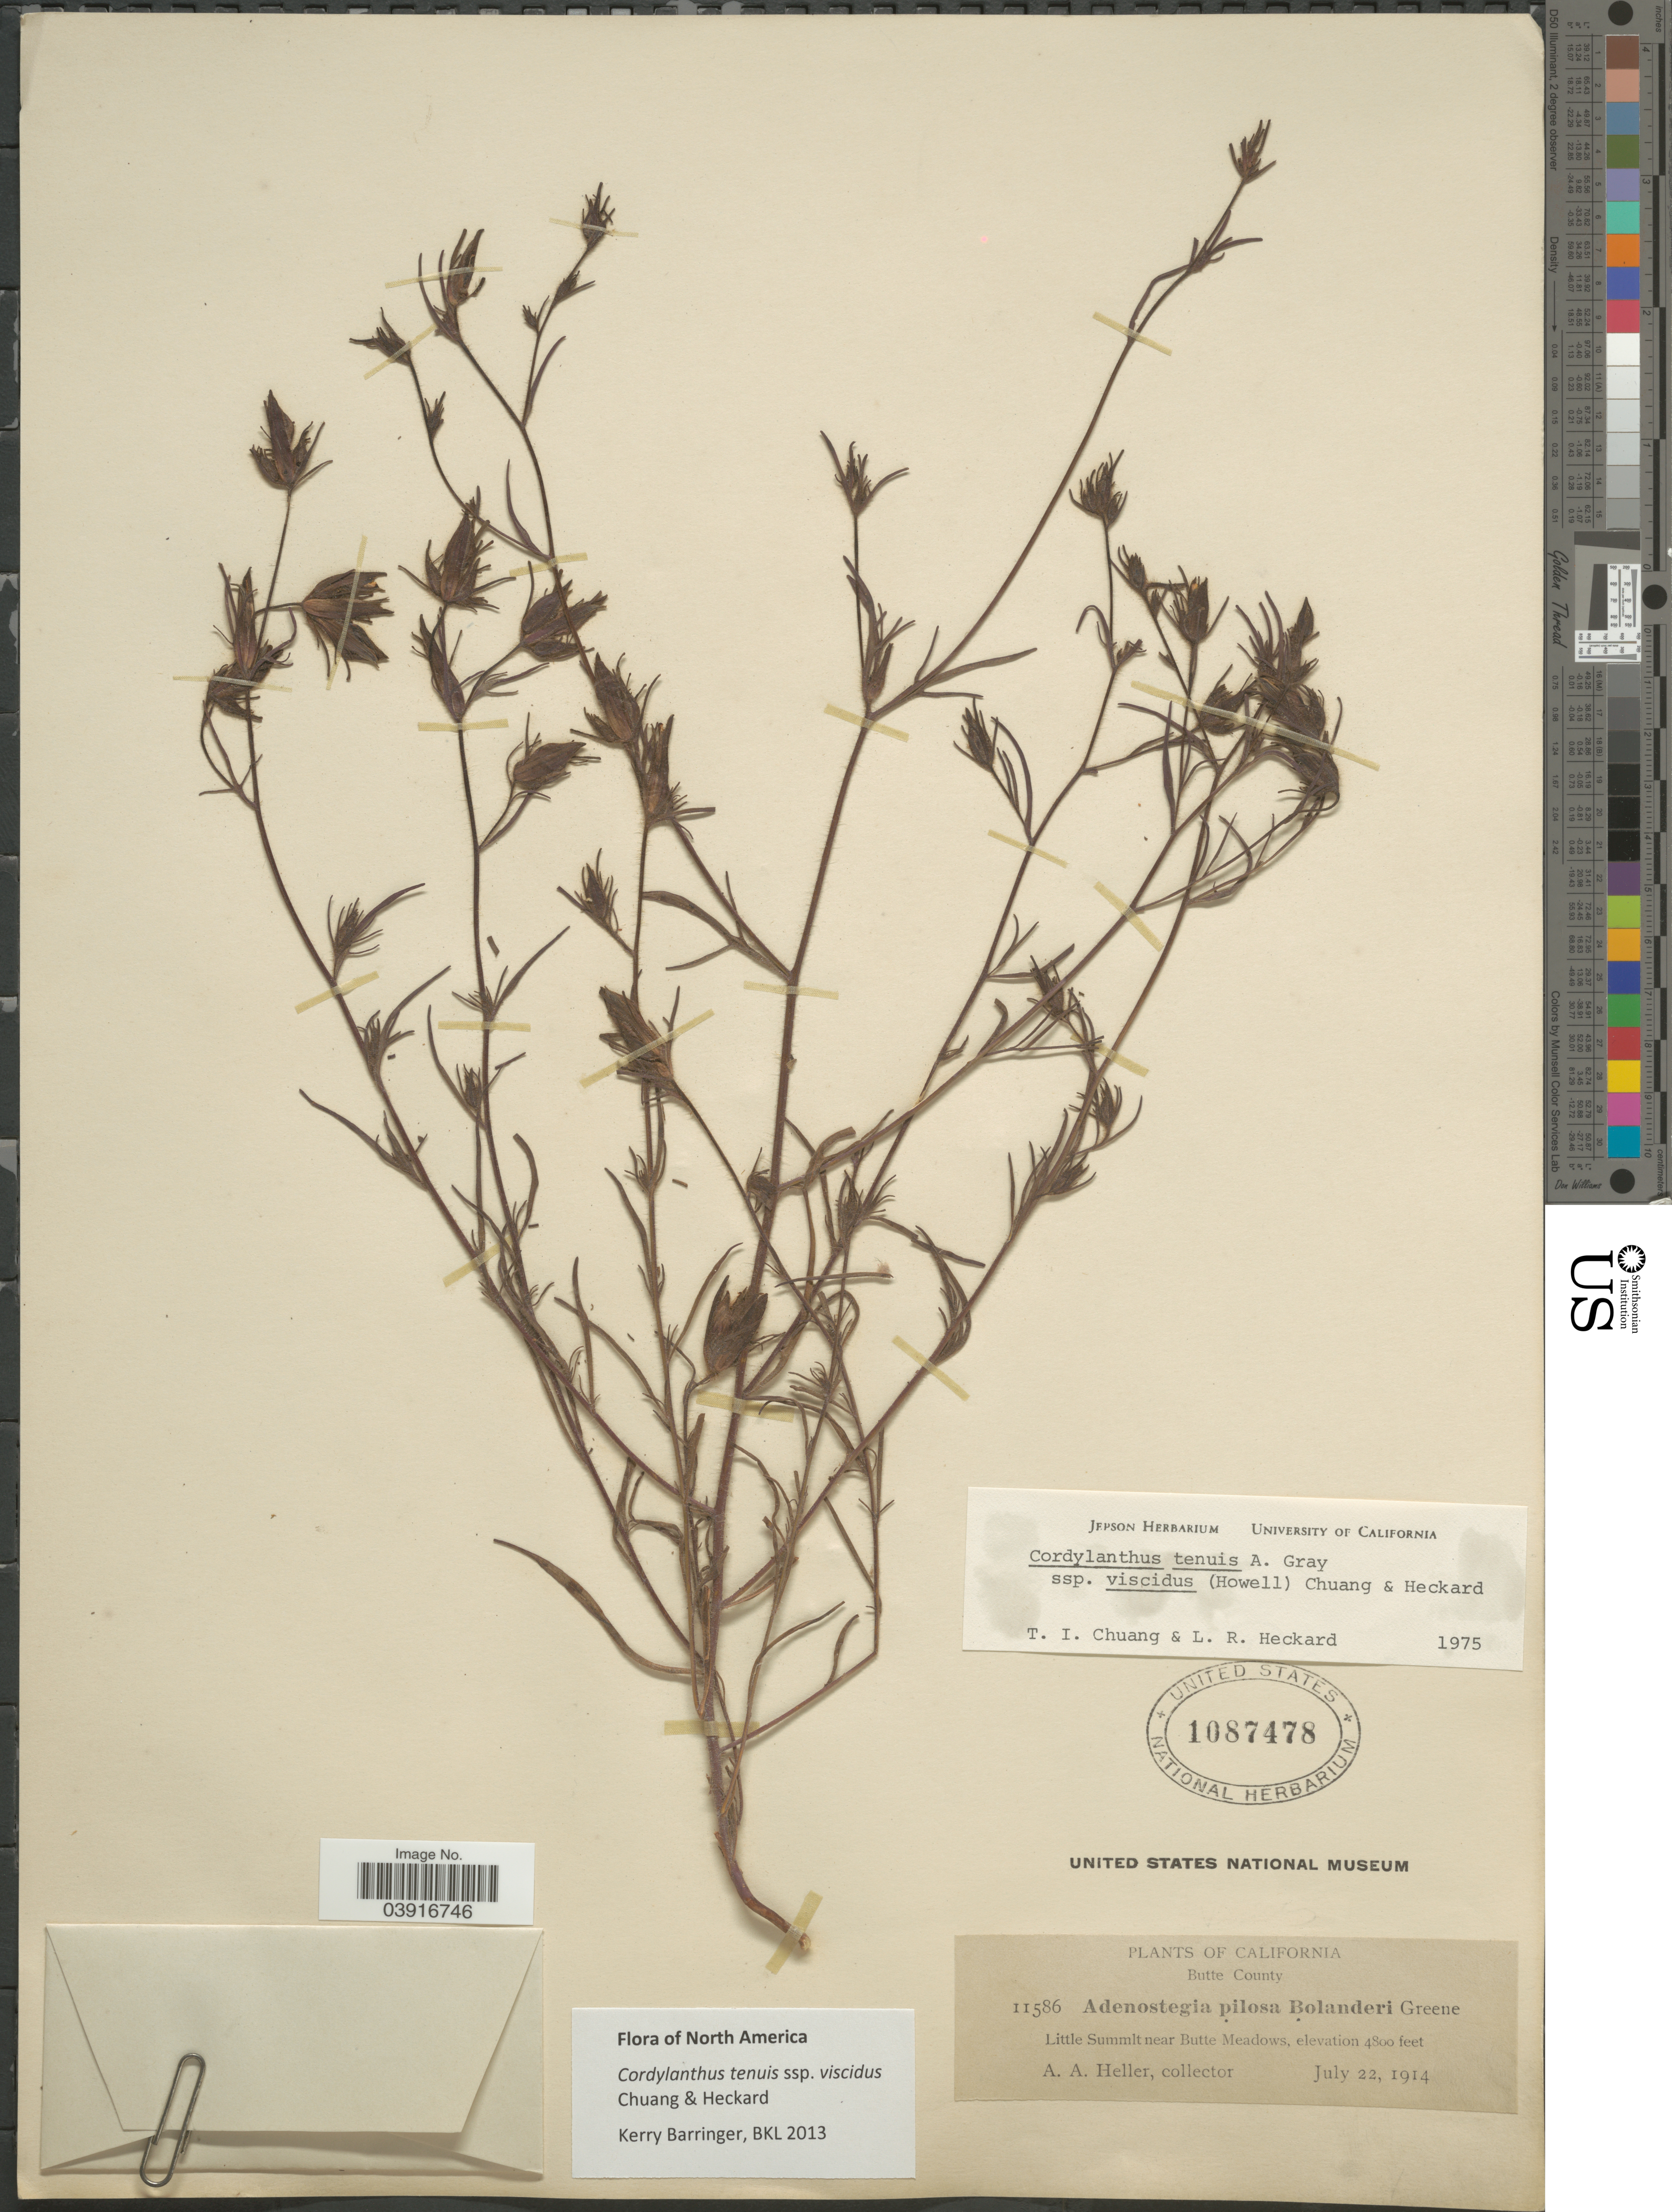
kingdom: Plantae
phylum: Tracheophyta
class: Magnoliopsida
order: Lamiales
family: Orobanchaceae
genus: Cordylanthus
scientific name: Cordylanthus tenuis subsp. viscidus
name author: (Howell) T.I. Chuang & Heckard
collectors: A. A. Heller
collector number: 11586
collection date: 1914-07-22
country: United States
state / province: California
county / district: Butte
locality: Butte County. Little Summlt near Butte Meadows.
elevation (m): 1463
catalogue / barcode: US 1087478